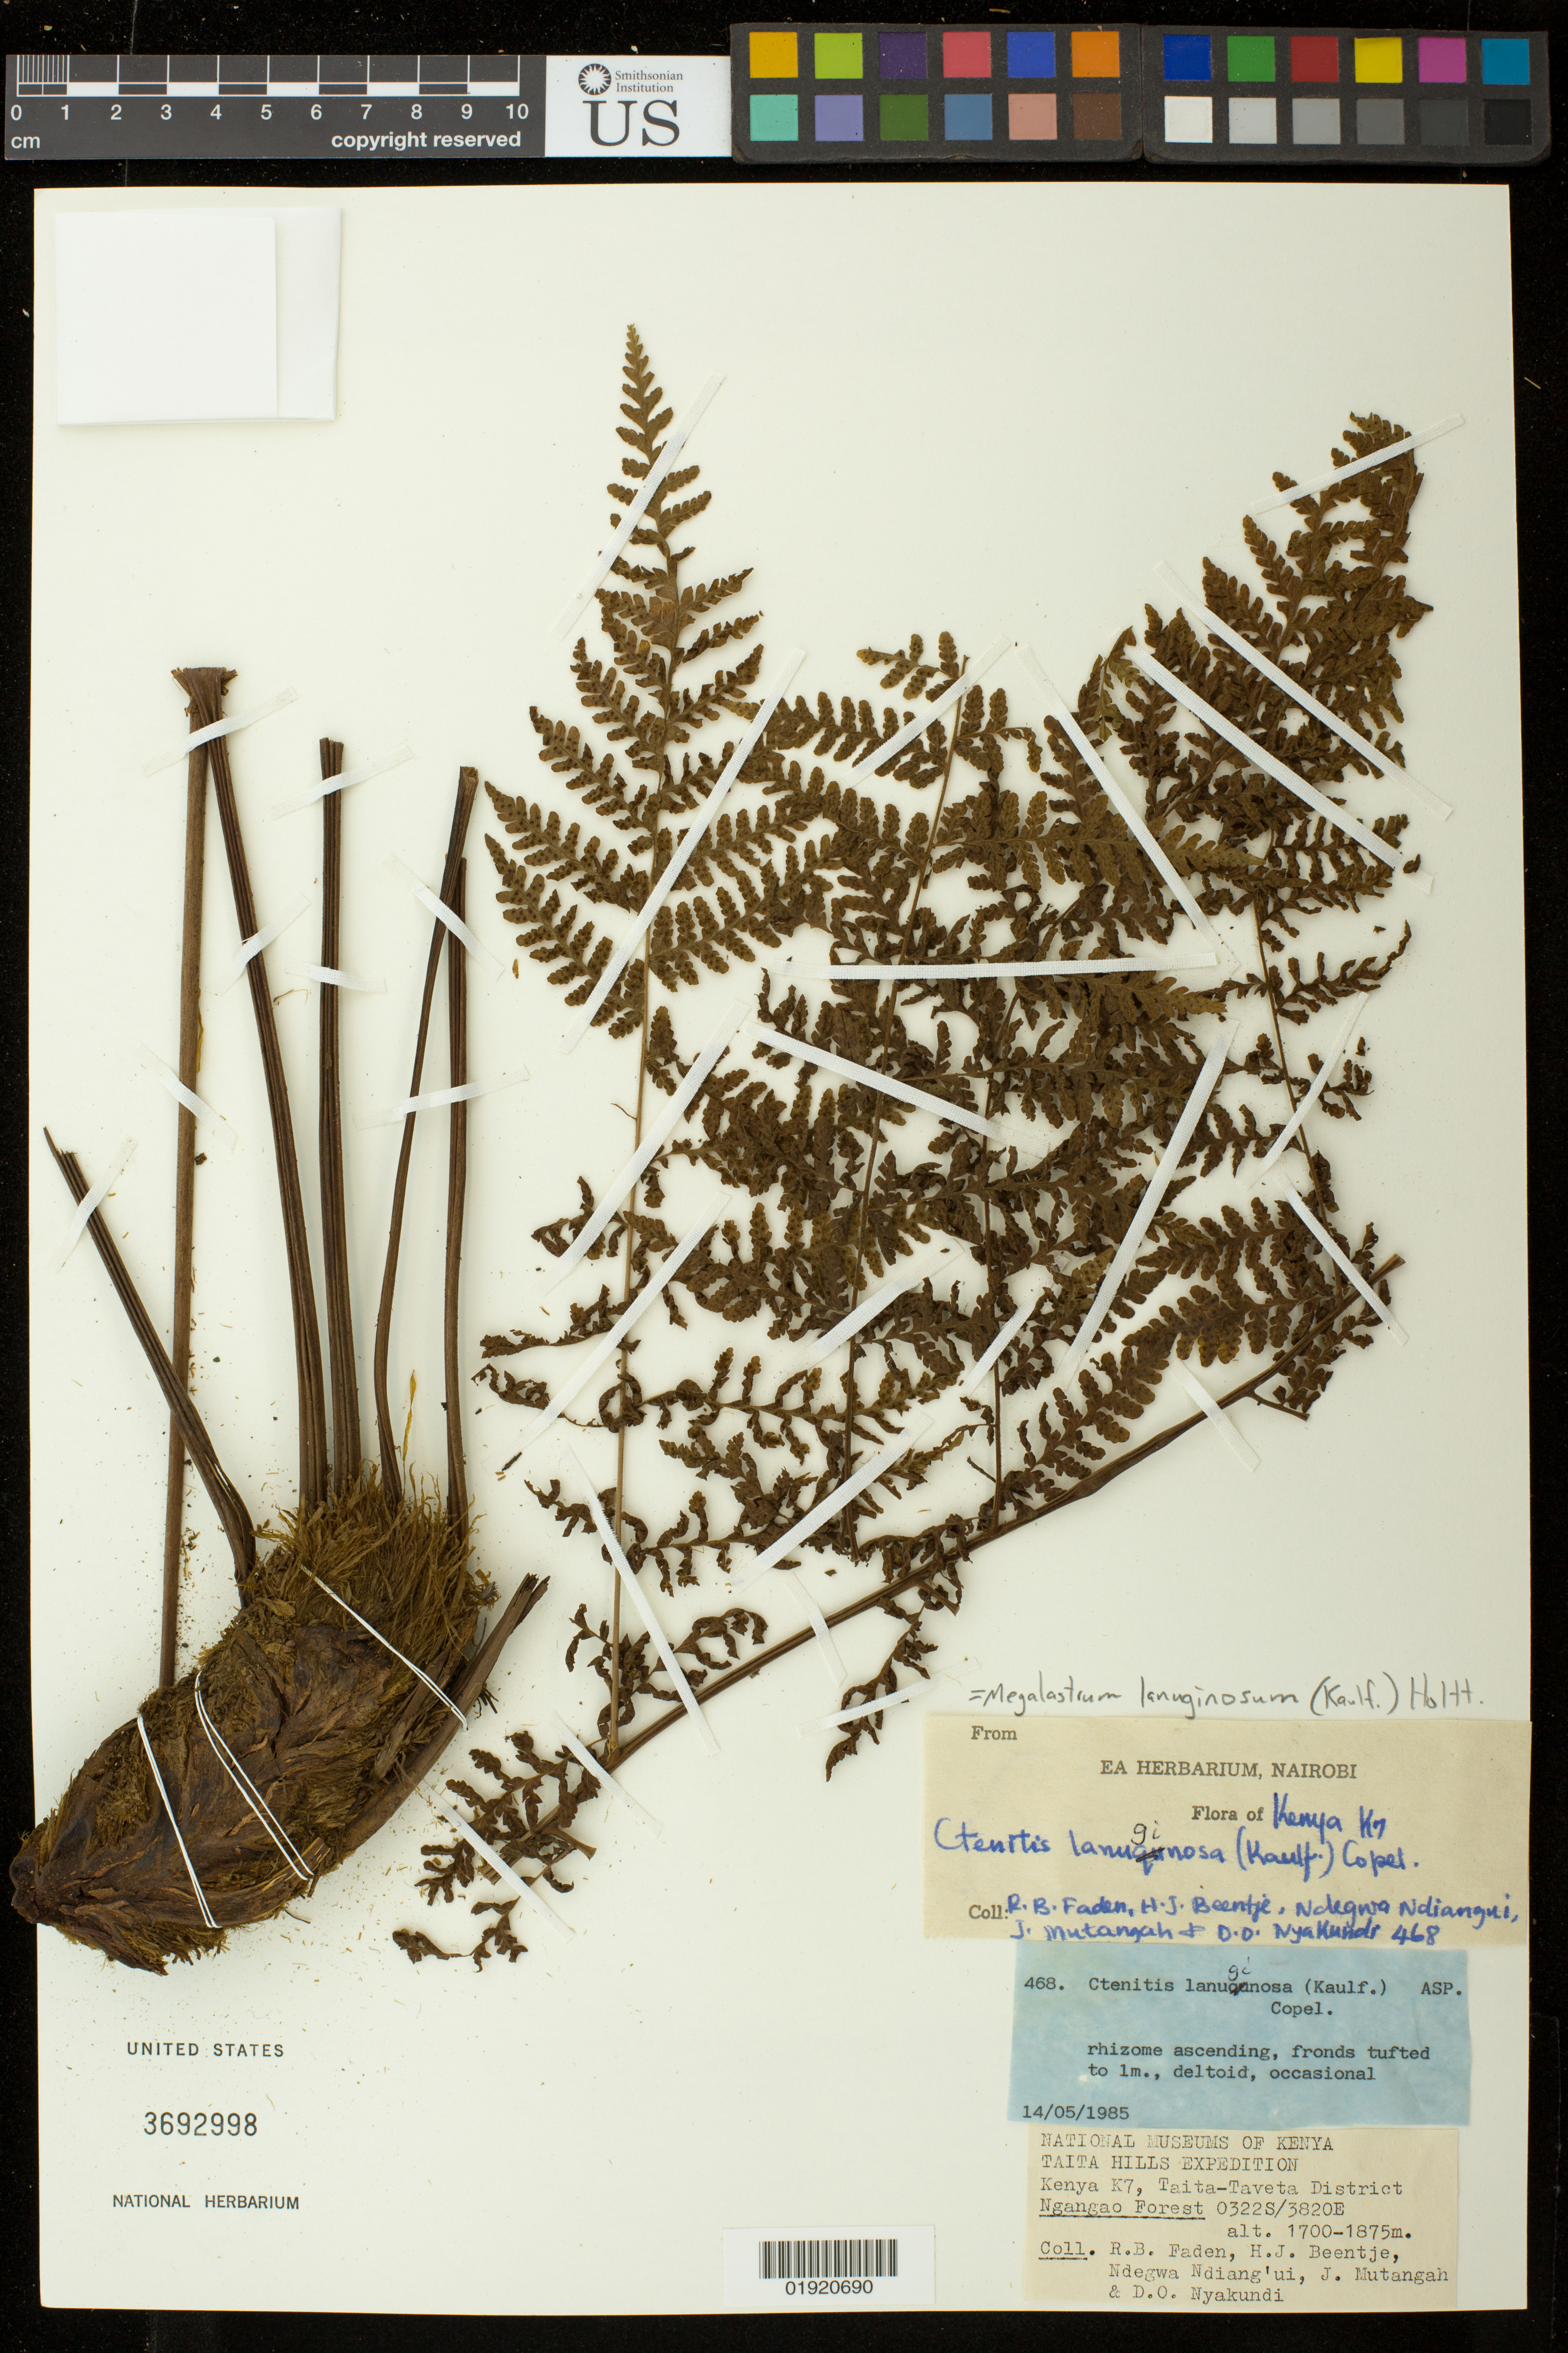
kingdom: Plantae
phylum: Tracheophyta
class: Polypodiopsida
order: Polypodiales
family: Dryopteridaceae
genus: Megalastrum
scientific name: Megalastrum lanuginosum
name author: (Kaulf.) Holttum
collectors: R. B. Faden, H. J. Beentje, Ndegwa Ndiang'ui, J. Mutangah & D. Nyakundi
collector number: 468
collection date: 1985-05-14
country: Kenya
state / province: Taita Taveta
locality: Kenya K7, Taita-Taveta District. Taita Hills.Ngangao Forest.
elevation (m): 1700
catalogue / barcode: US 3692998